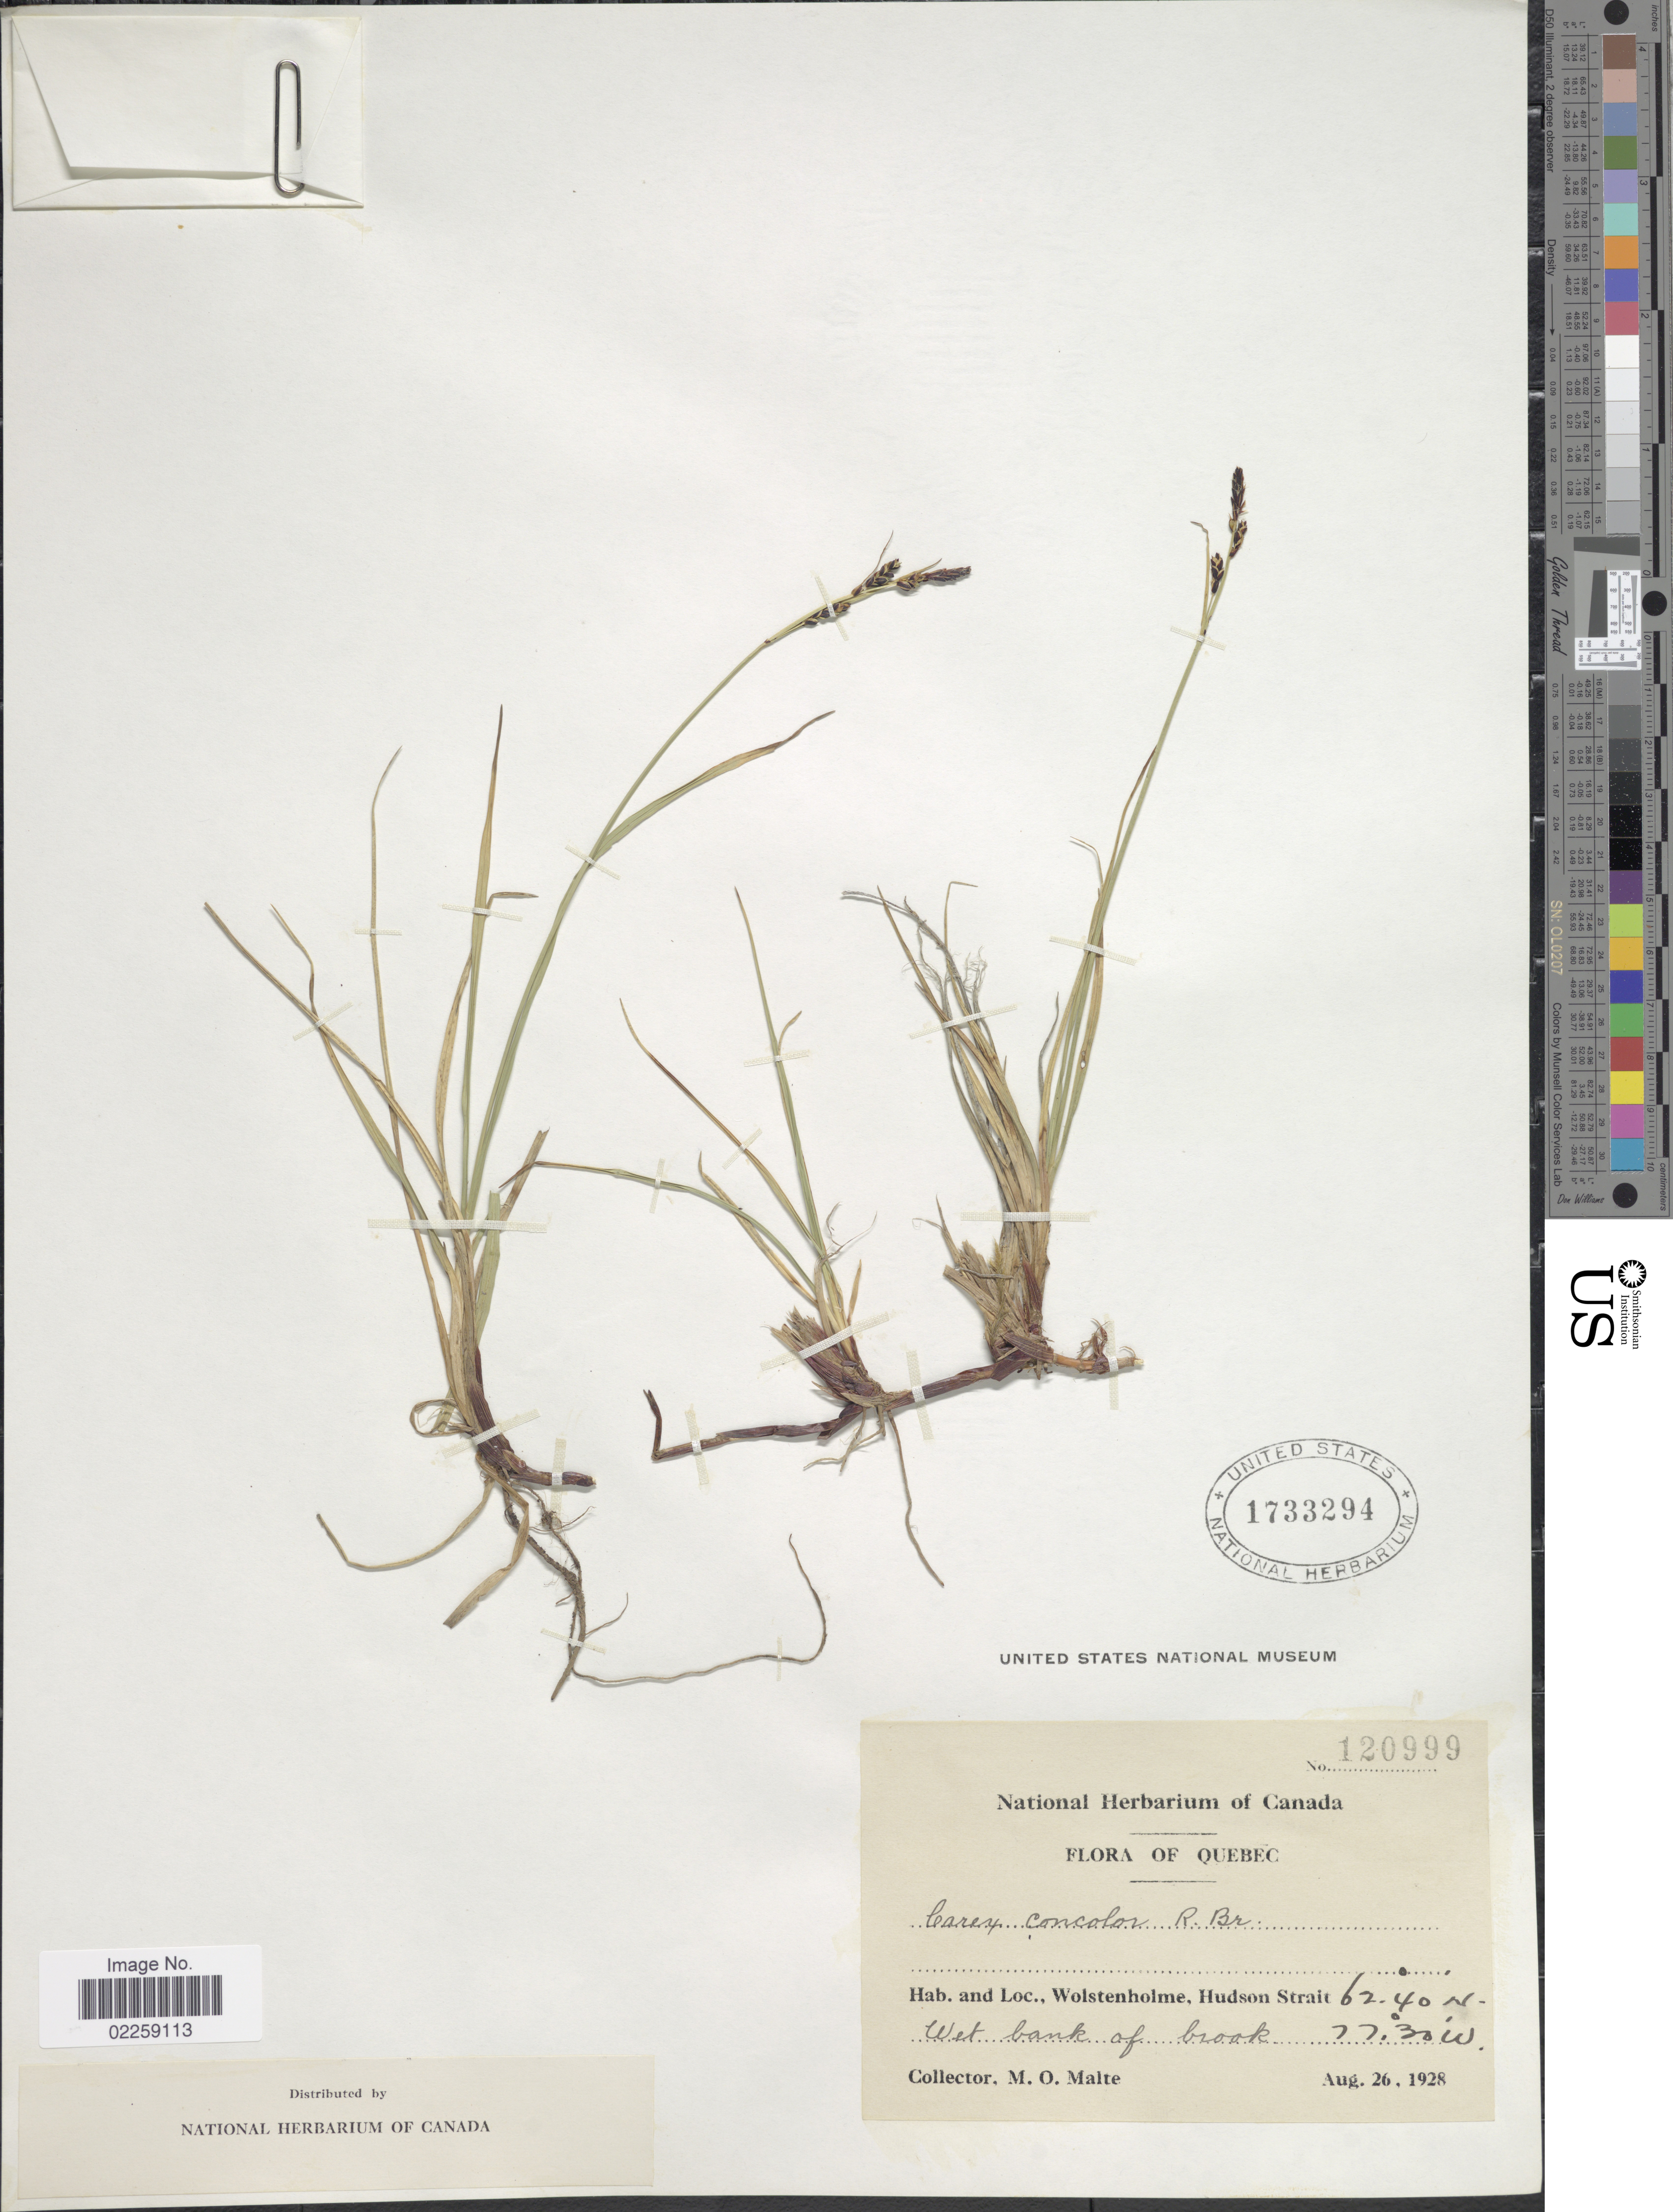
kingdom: Plantae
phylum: Tracheophyta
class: Liliopsida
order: Poales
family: Cyperaceae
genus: Carex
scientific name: Carex bigelowii subsp. bigelowii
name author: Torr. ex Schwein.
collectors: M. O. Malte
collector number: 120999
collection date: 1928-08-26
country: Canada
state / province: Quebec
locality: Wolstenholme, Hudson Strait, Wet bank of Brook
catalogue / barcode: US 1733294